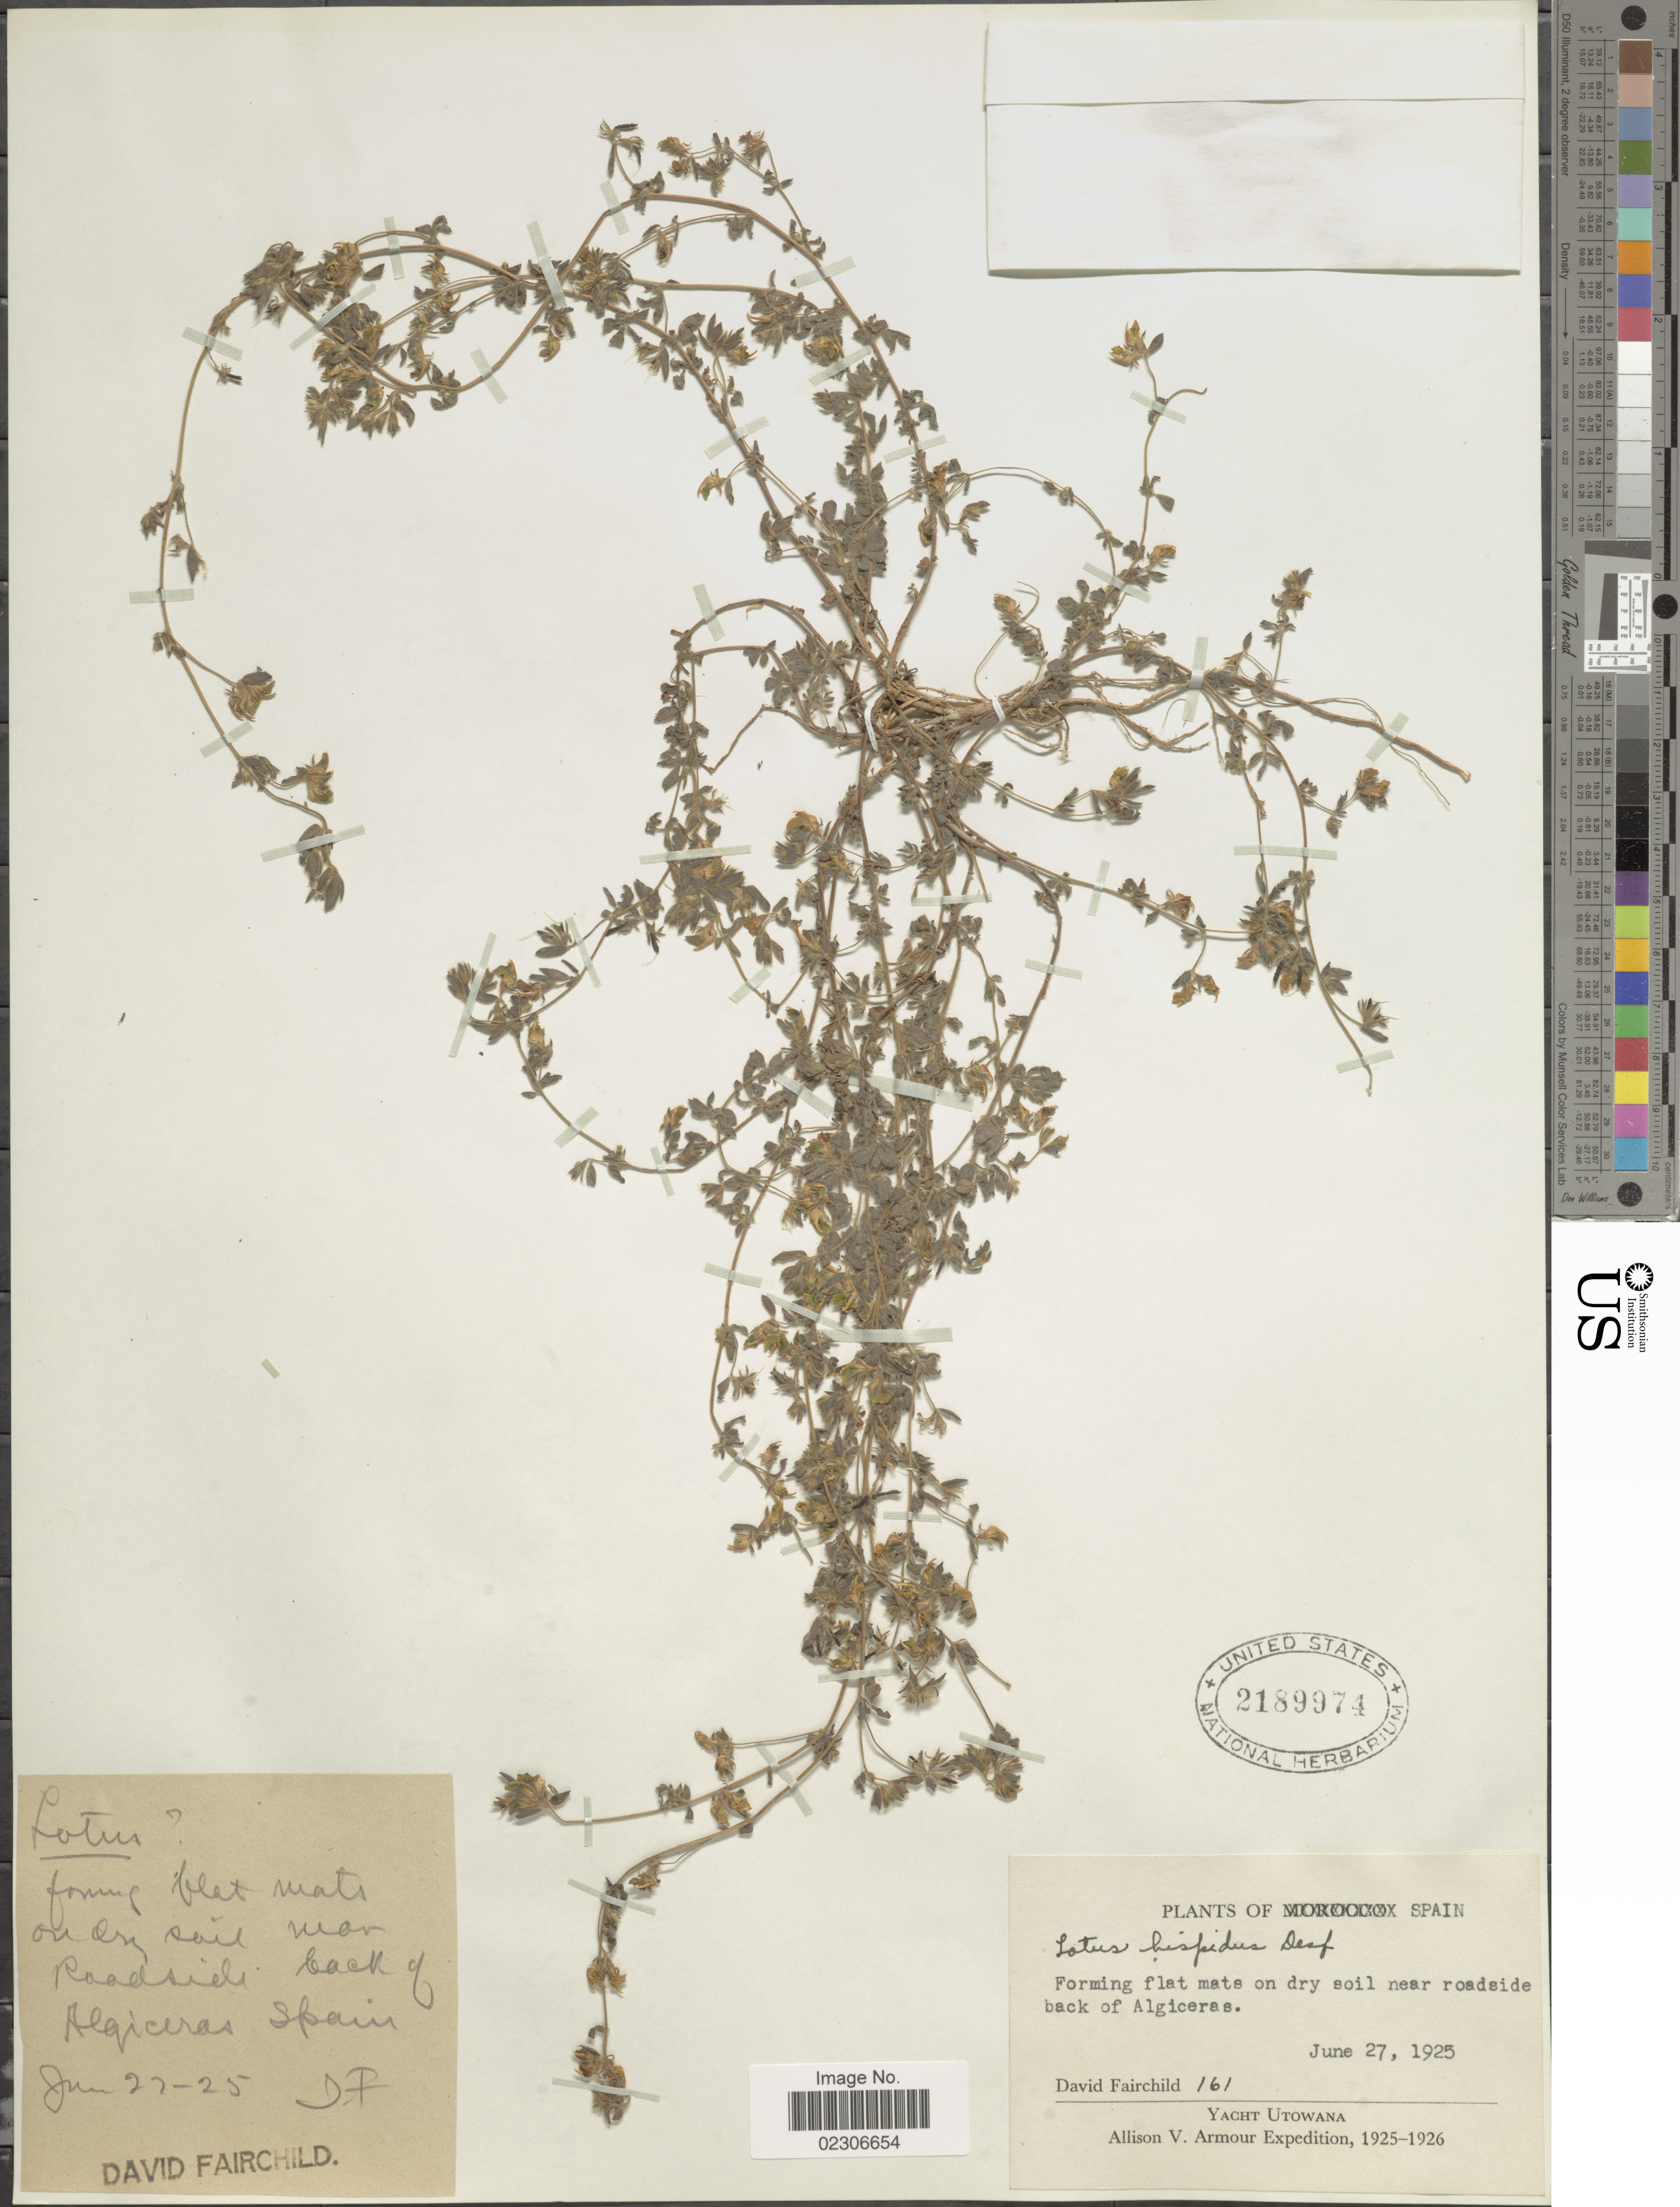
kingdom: Plantae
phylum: Tracheophyta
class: Magnoliopsida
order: Fabales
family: Fabaceae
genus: Lotus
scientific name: Lotus hispidus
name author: DC.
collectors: D. Fairchild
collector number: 161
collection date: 1925-06-27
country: Spain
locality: Back of Algiceras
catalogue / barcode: US 2189974